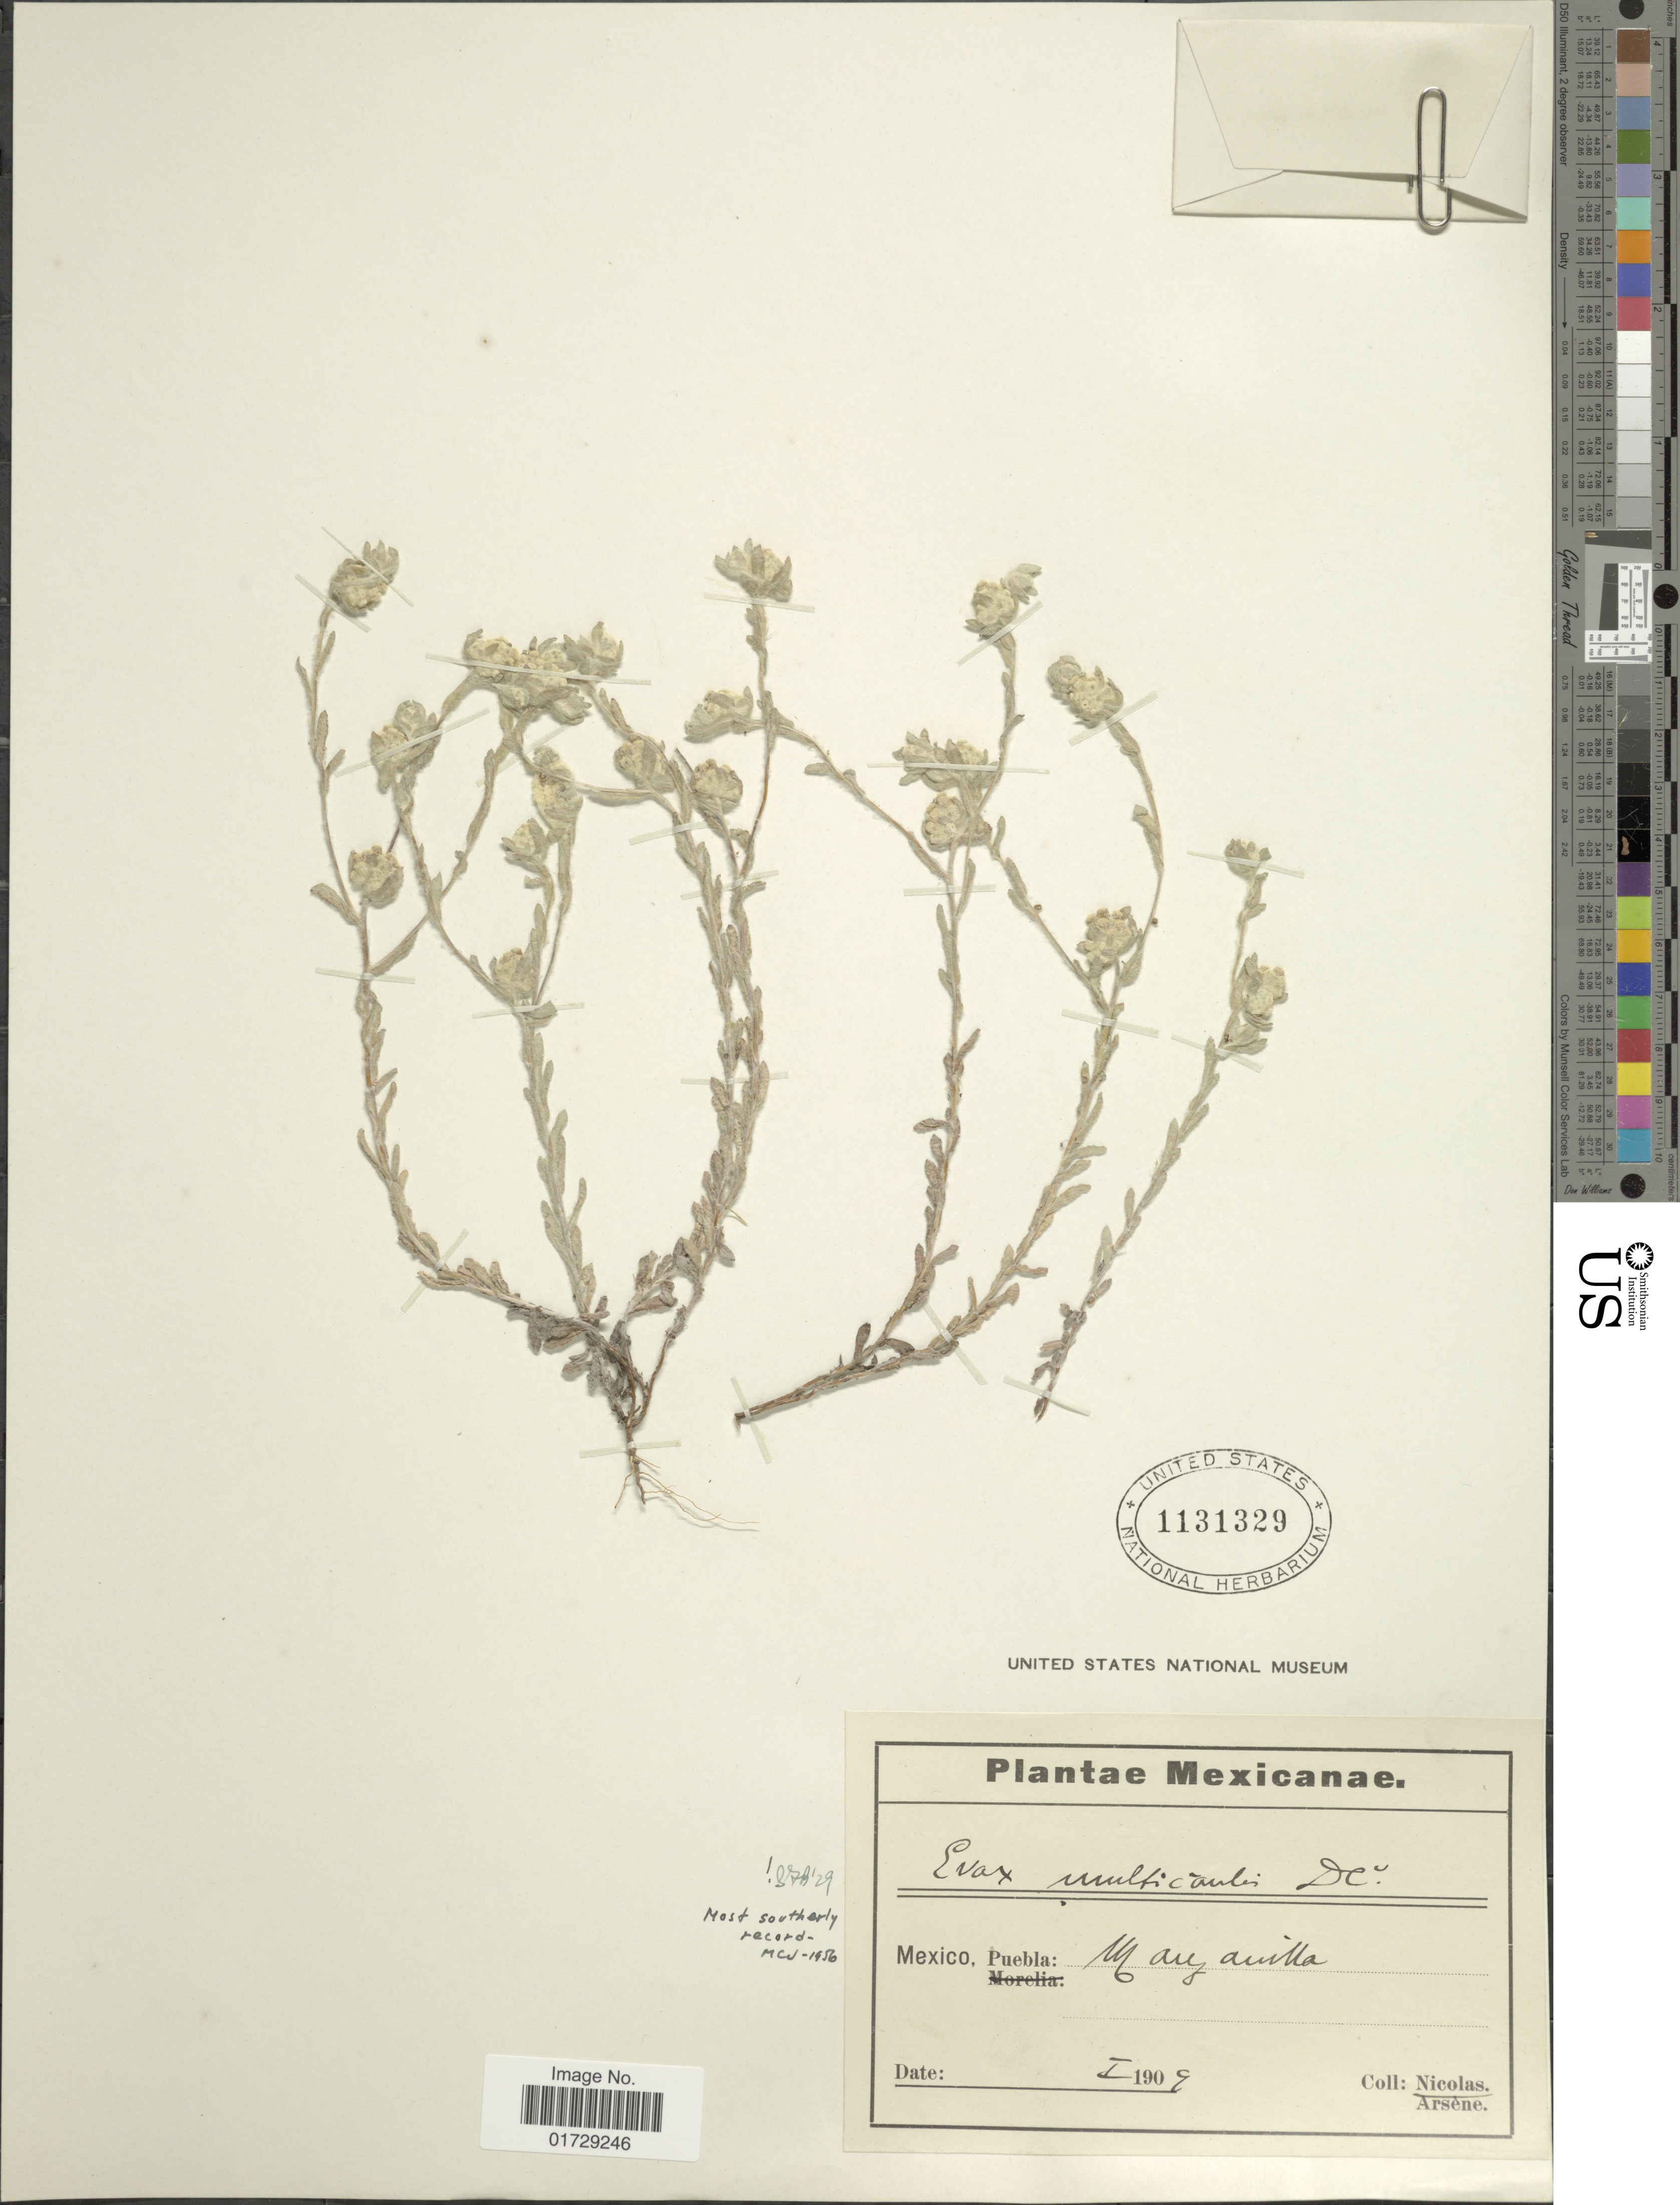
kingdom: Plantae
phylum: Tracheophyta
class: Magnoliopsida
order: Asterales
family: Asteraceae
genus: Evax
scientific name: Evax multicaulis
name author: DC.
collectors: -. Nicolas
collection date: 1909-01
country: Mexico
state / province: Puebla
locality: W au avilla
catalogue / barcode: US 1131329